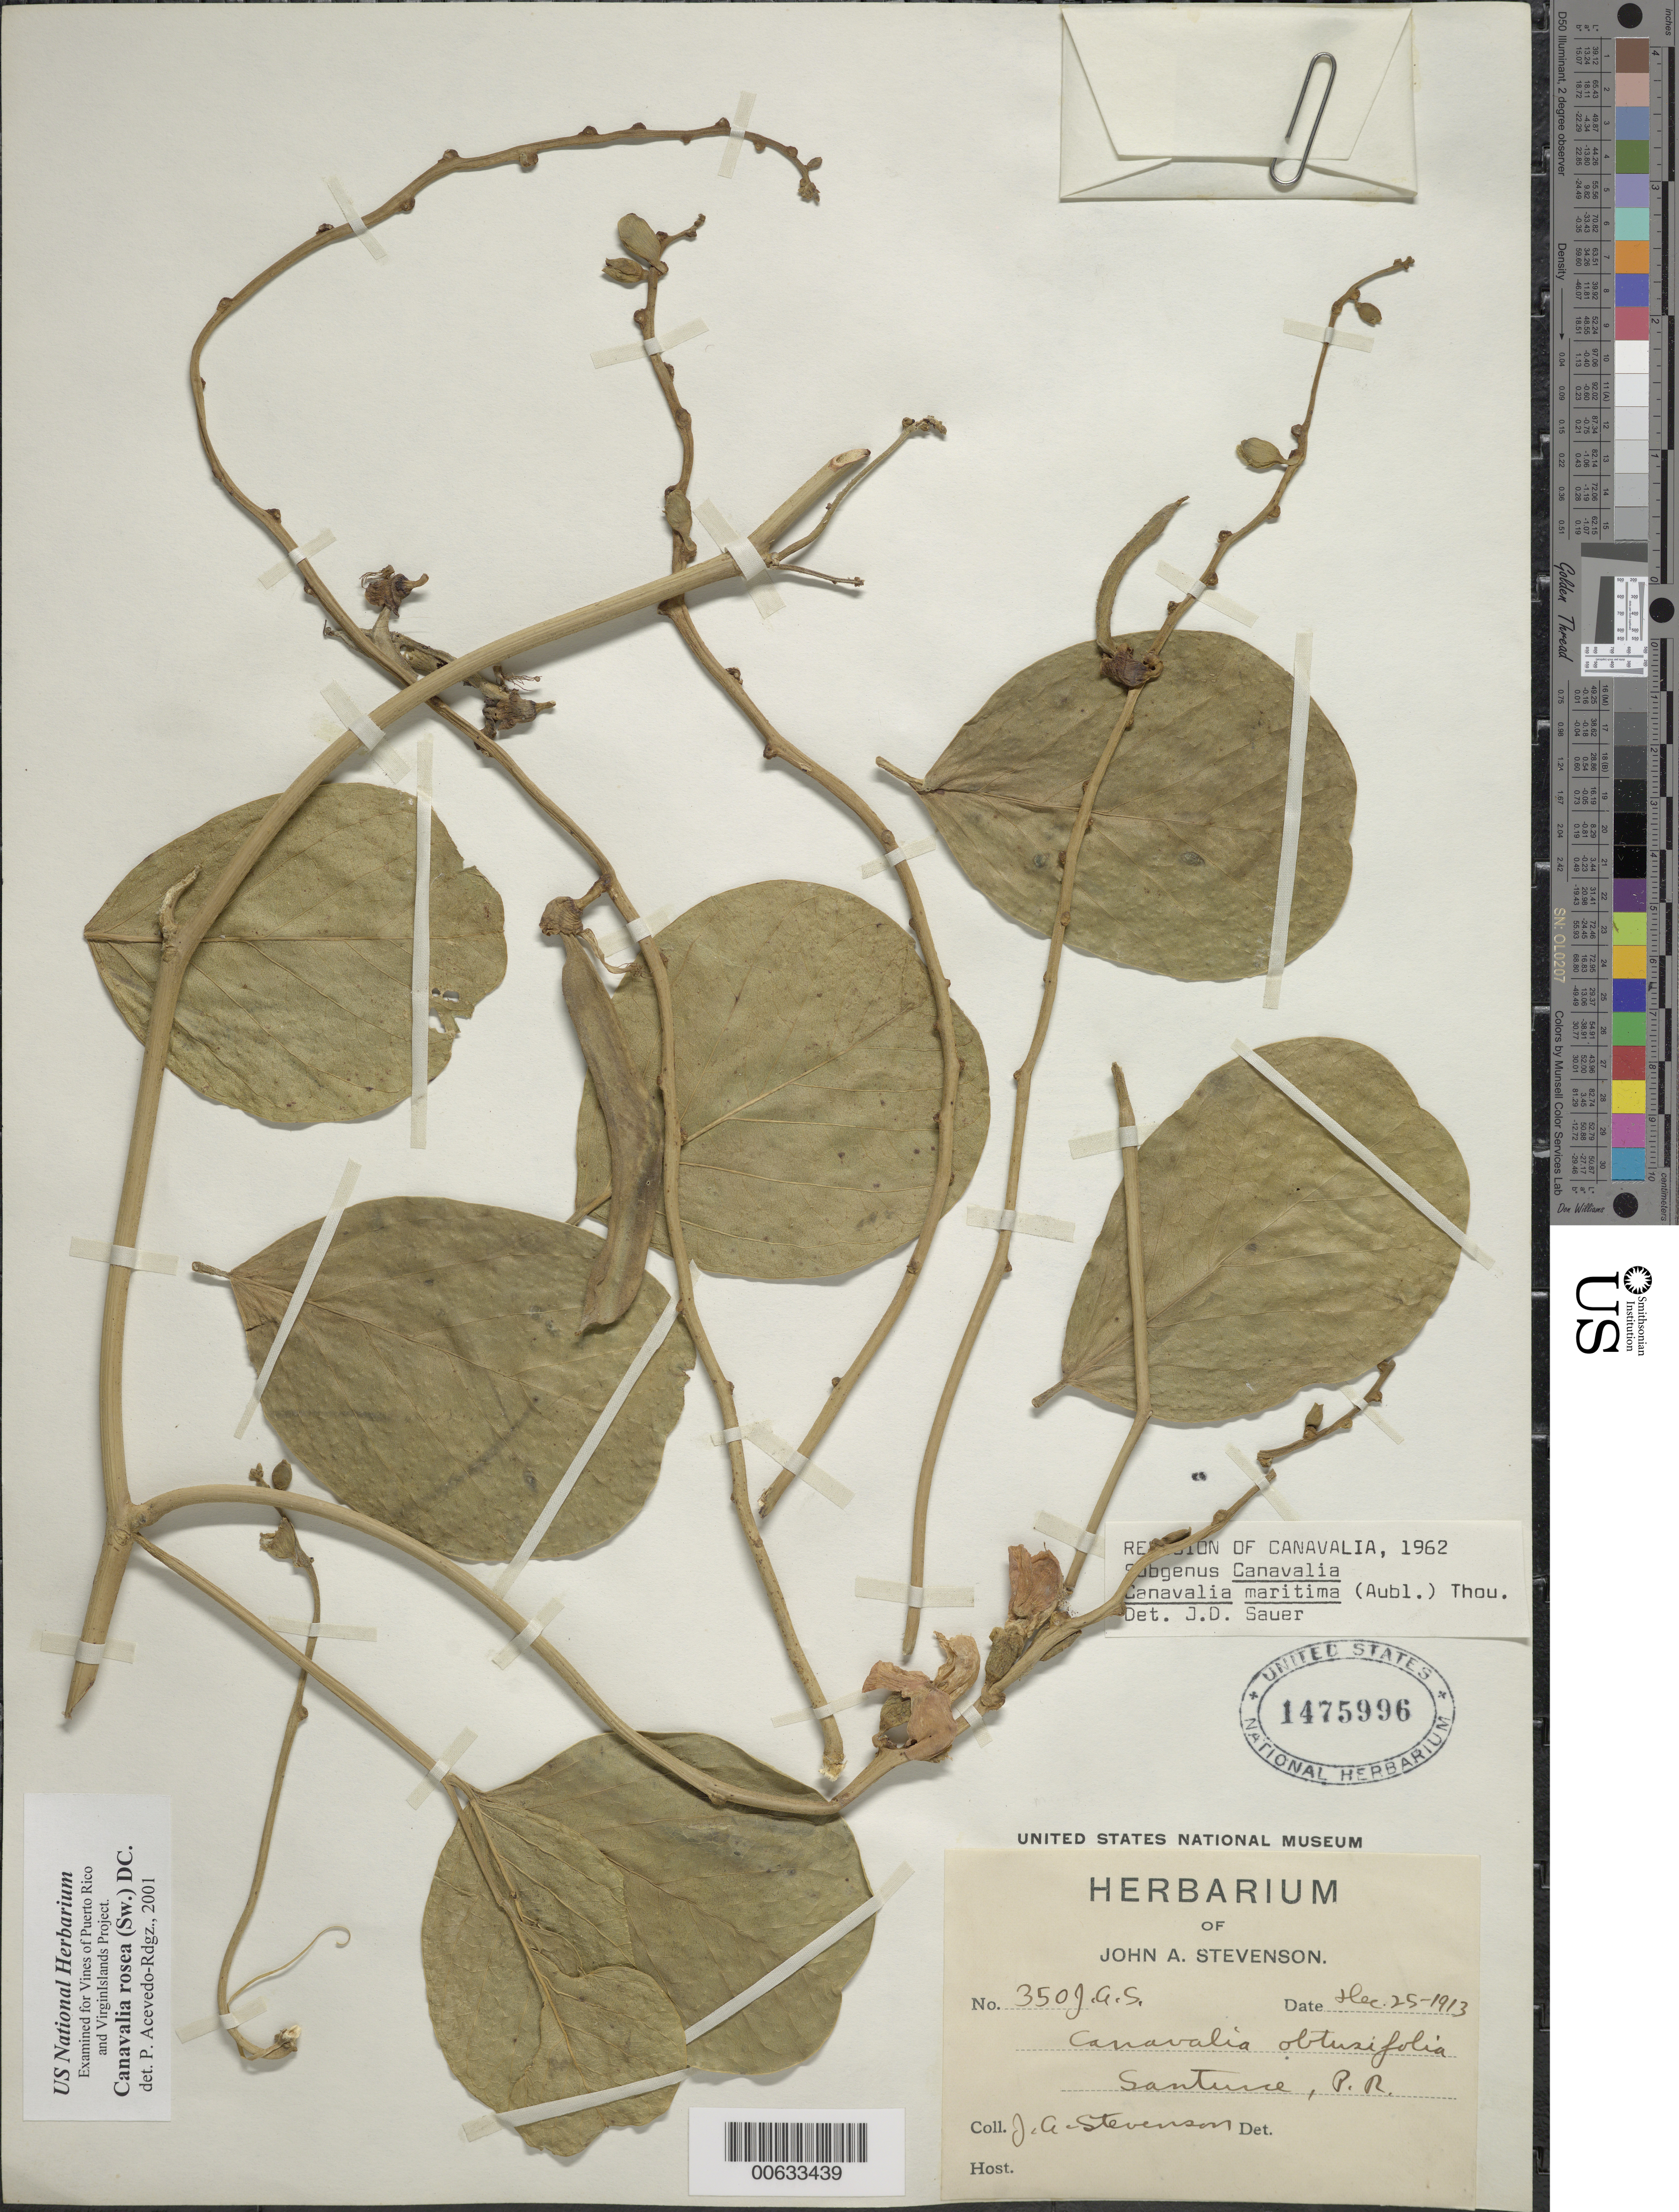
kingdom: Plantae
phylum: Tracheophyta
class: Magnoliopsida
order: Fabales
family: Fabaceae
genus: Canavalia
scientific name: Canavalia rosea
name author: (Sw.) DC.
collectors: J. A. Stevenson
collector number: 350J.A.S.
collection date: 1913-12-25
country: Puerto Rico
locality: Santurce, P.R.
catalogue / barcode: US 1475996